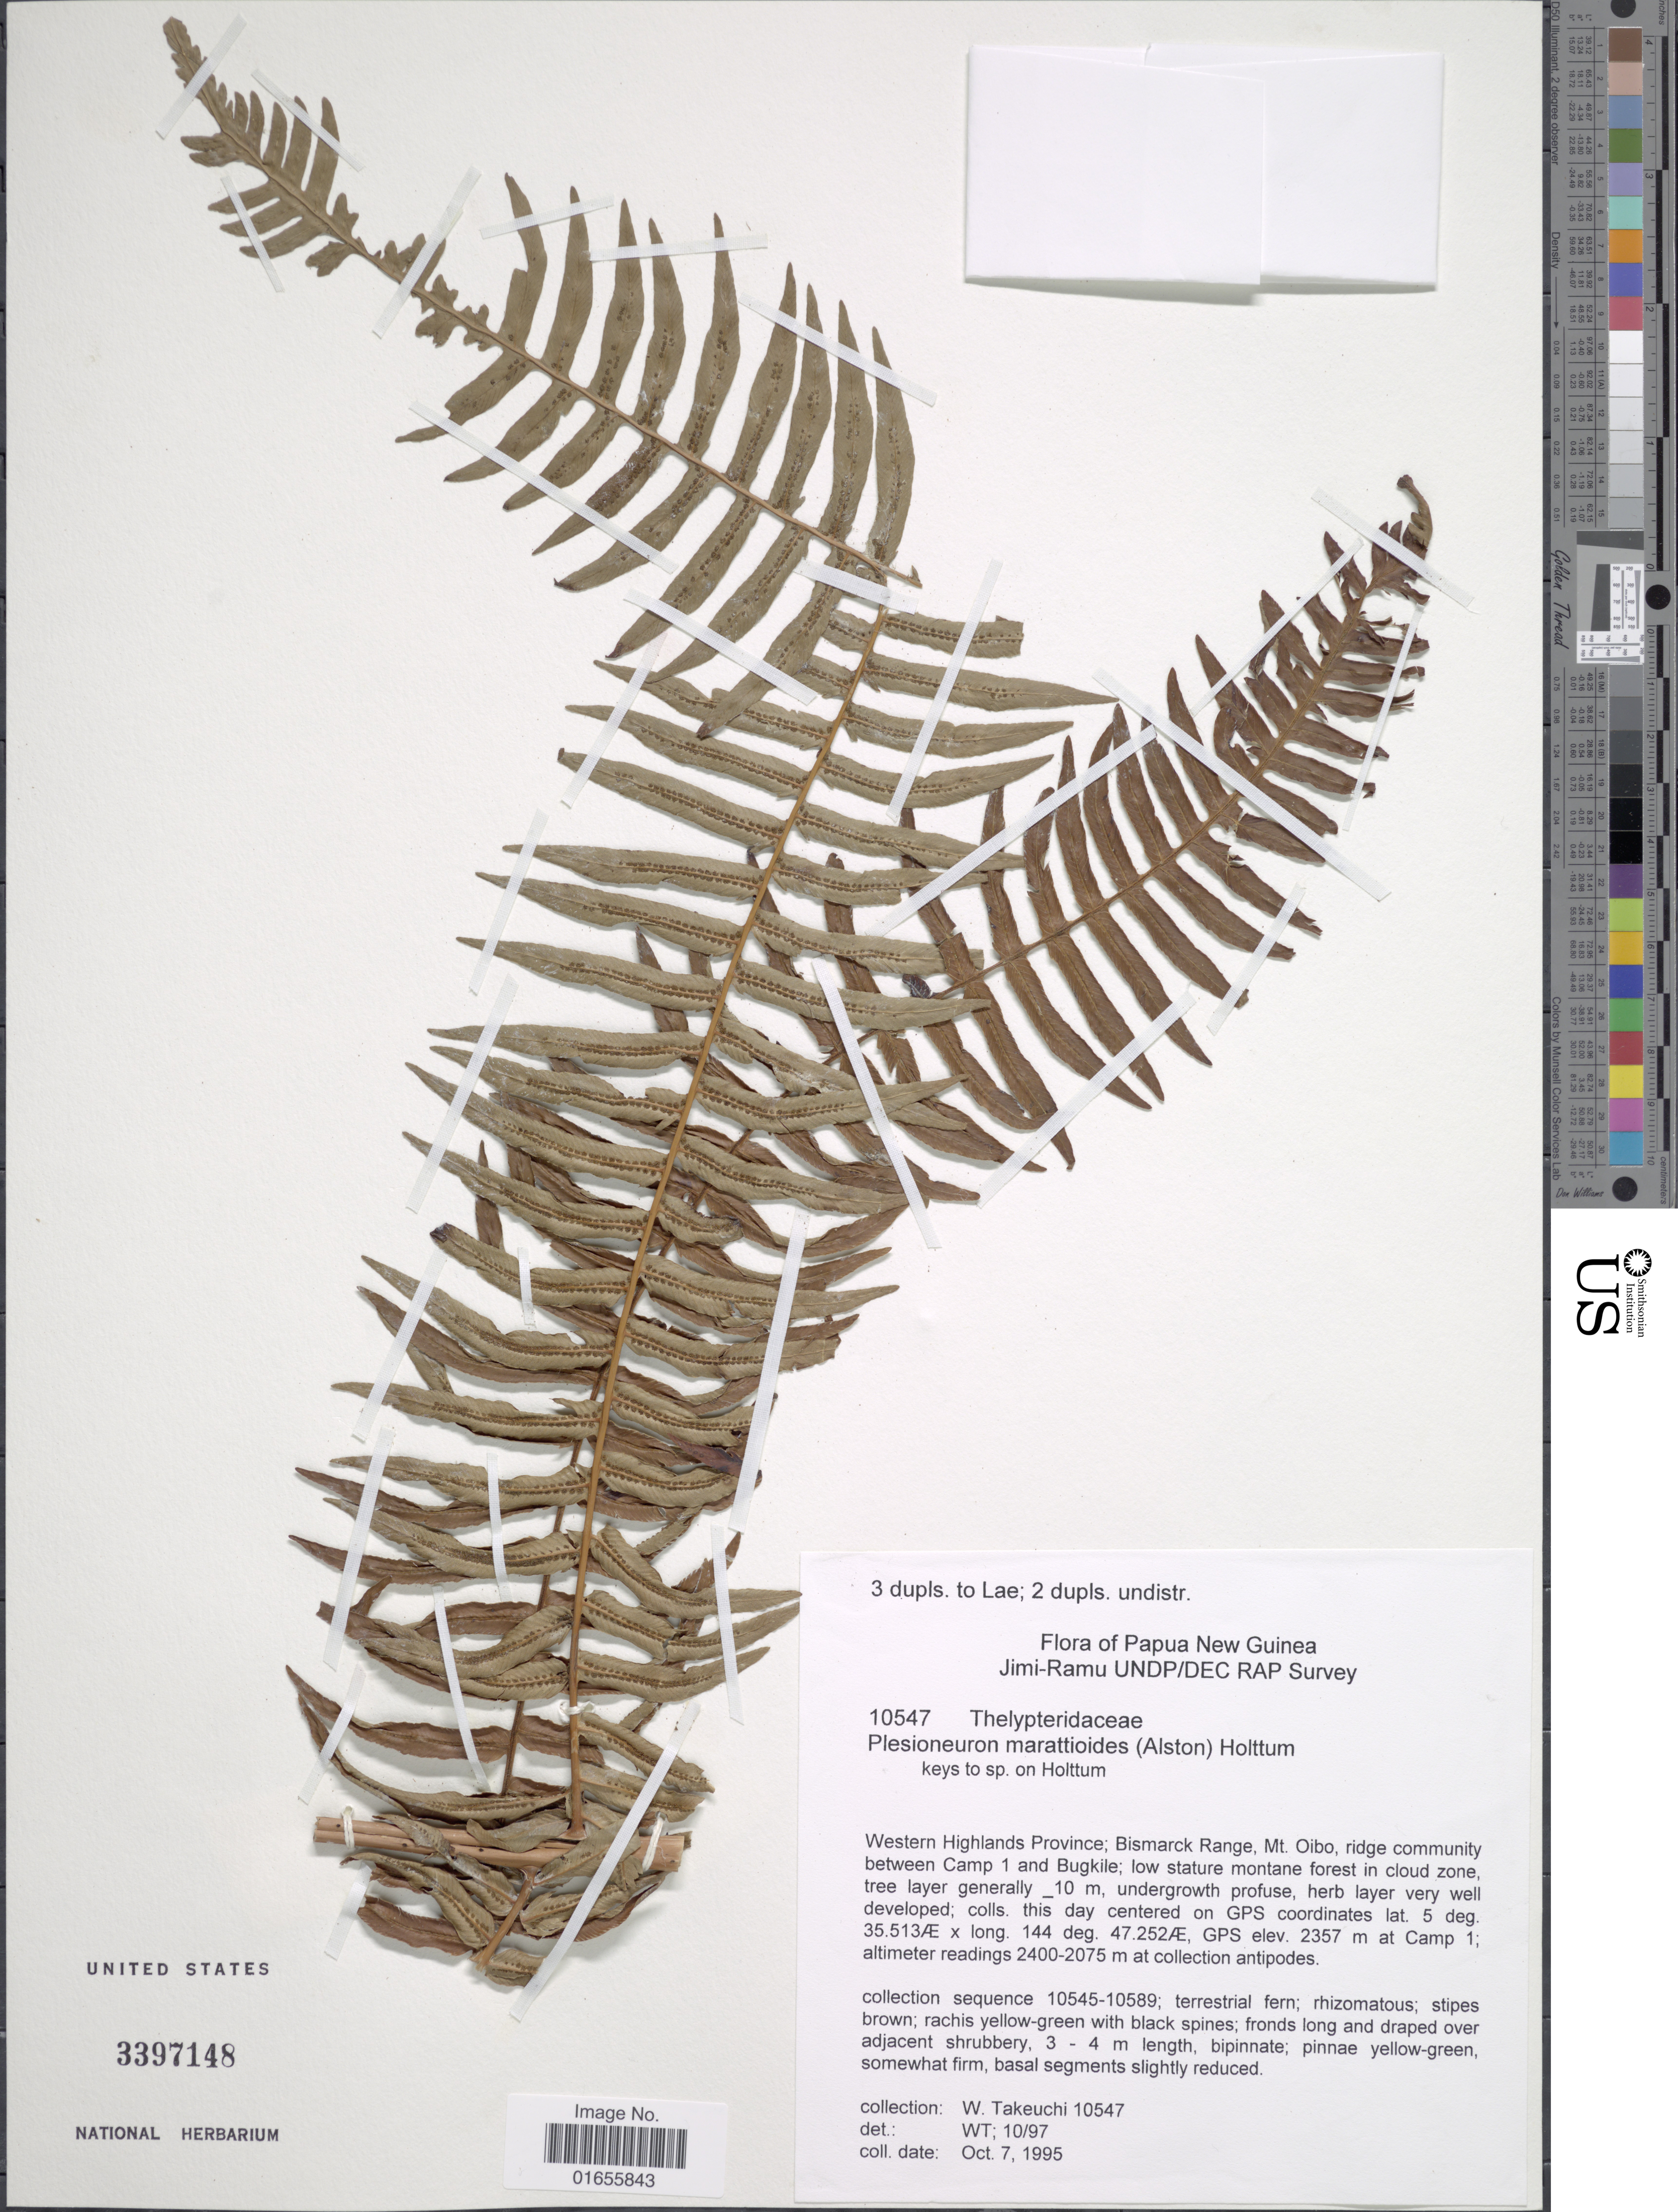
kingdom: Plantae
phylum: Tracheophyta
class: Polypodiopsida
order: Polypodiales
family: Thelypteridaceae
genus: Plesioneuron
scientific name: Plesioneuron marattioides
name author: (Alston) Holttum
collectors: W. Takeuchi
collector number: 10547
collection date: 1995-10-07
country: Papua New Guinea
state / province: Western Highlands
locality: Bismarck Range, Mt. Oibo, ridge community between camp 1 and bugkile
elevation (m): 2357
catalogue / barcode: US 3397148